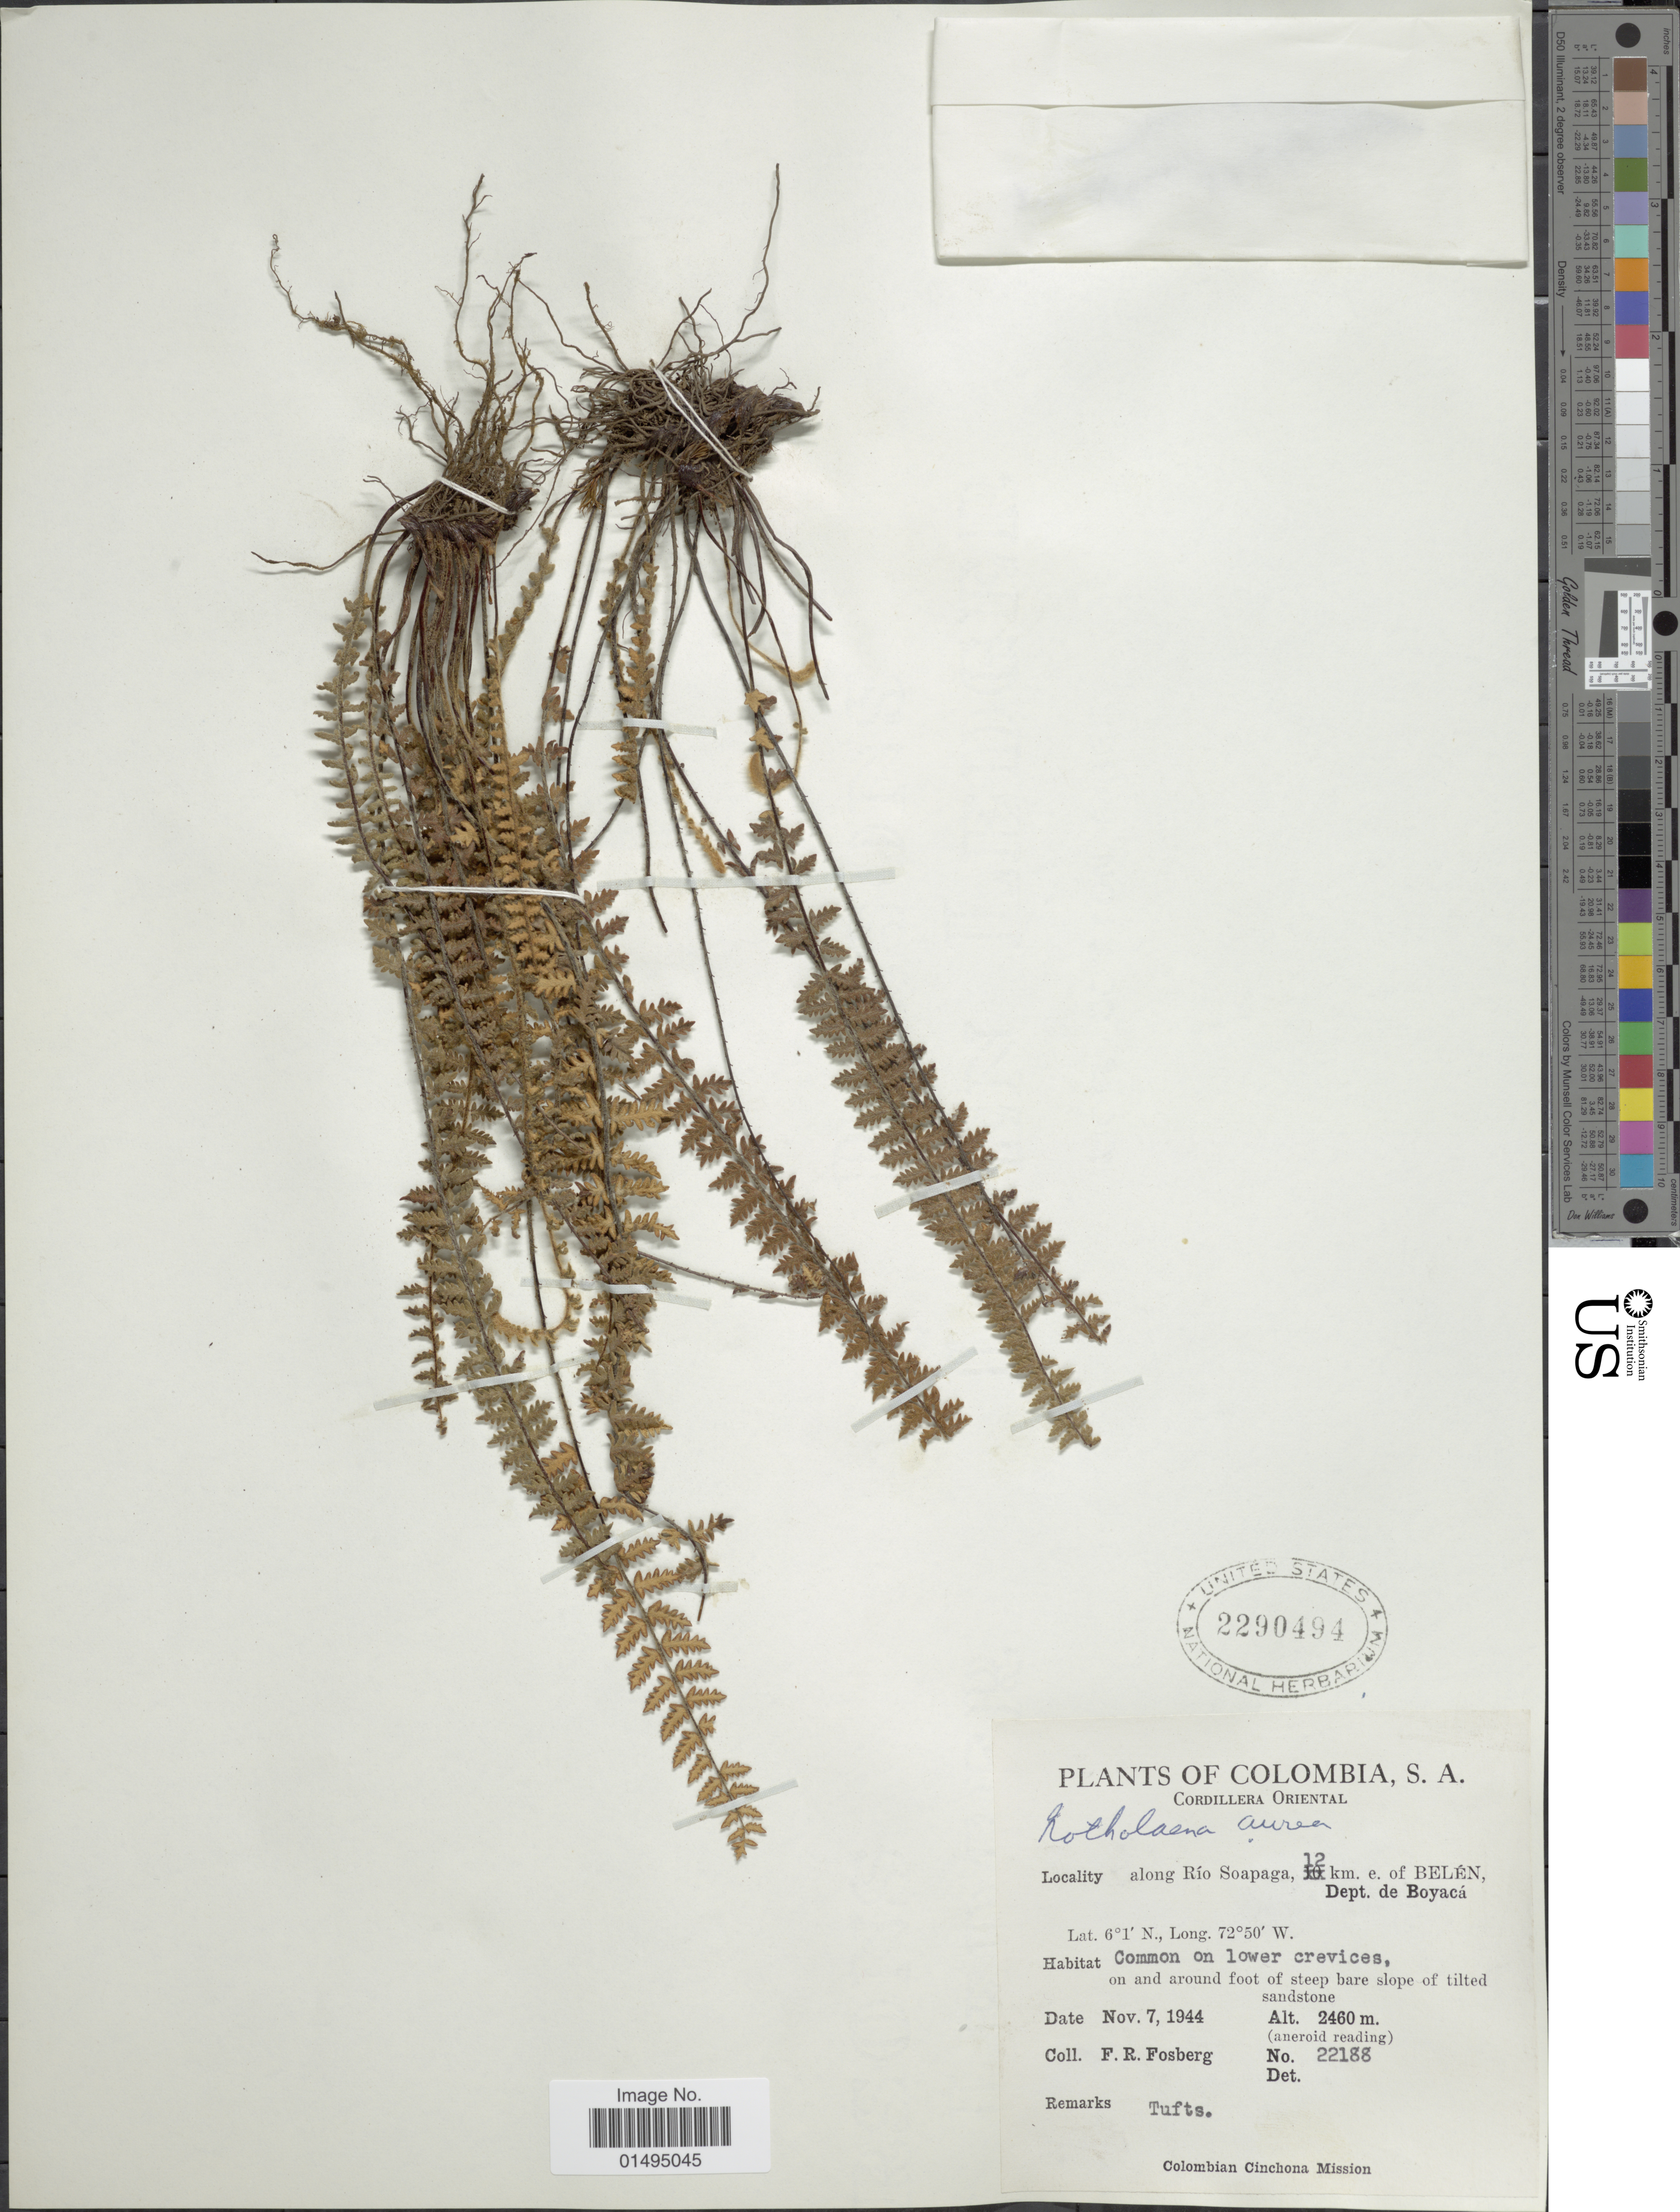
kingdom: Plantae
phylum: Tracheophyta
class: Polypodiopsida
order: Polypodiales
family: Pteridaceae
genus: Myriopteris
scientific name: Myriopteris aurea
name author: (Poir.) Grusz & Windham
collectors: F. R. Fosberg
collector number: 22188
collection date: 1944-11-07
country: Colombia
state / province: Boyacá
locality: Cordillera Oriental, along Rio Soapaga, 12 km. e. of Belen, Dept. de Boyaca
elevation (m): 2460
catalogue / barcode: US 2290494